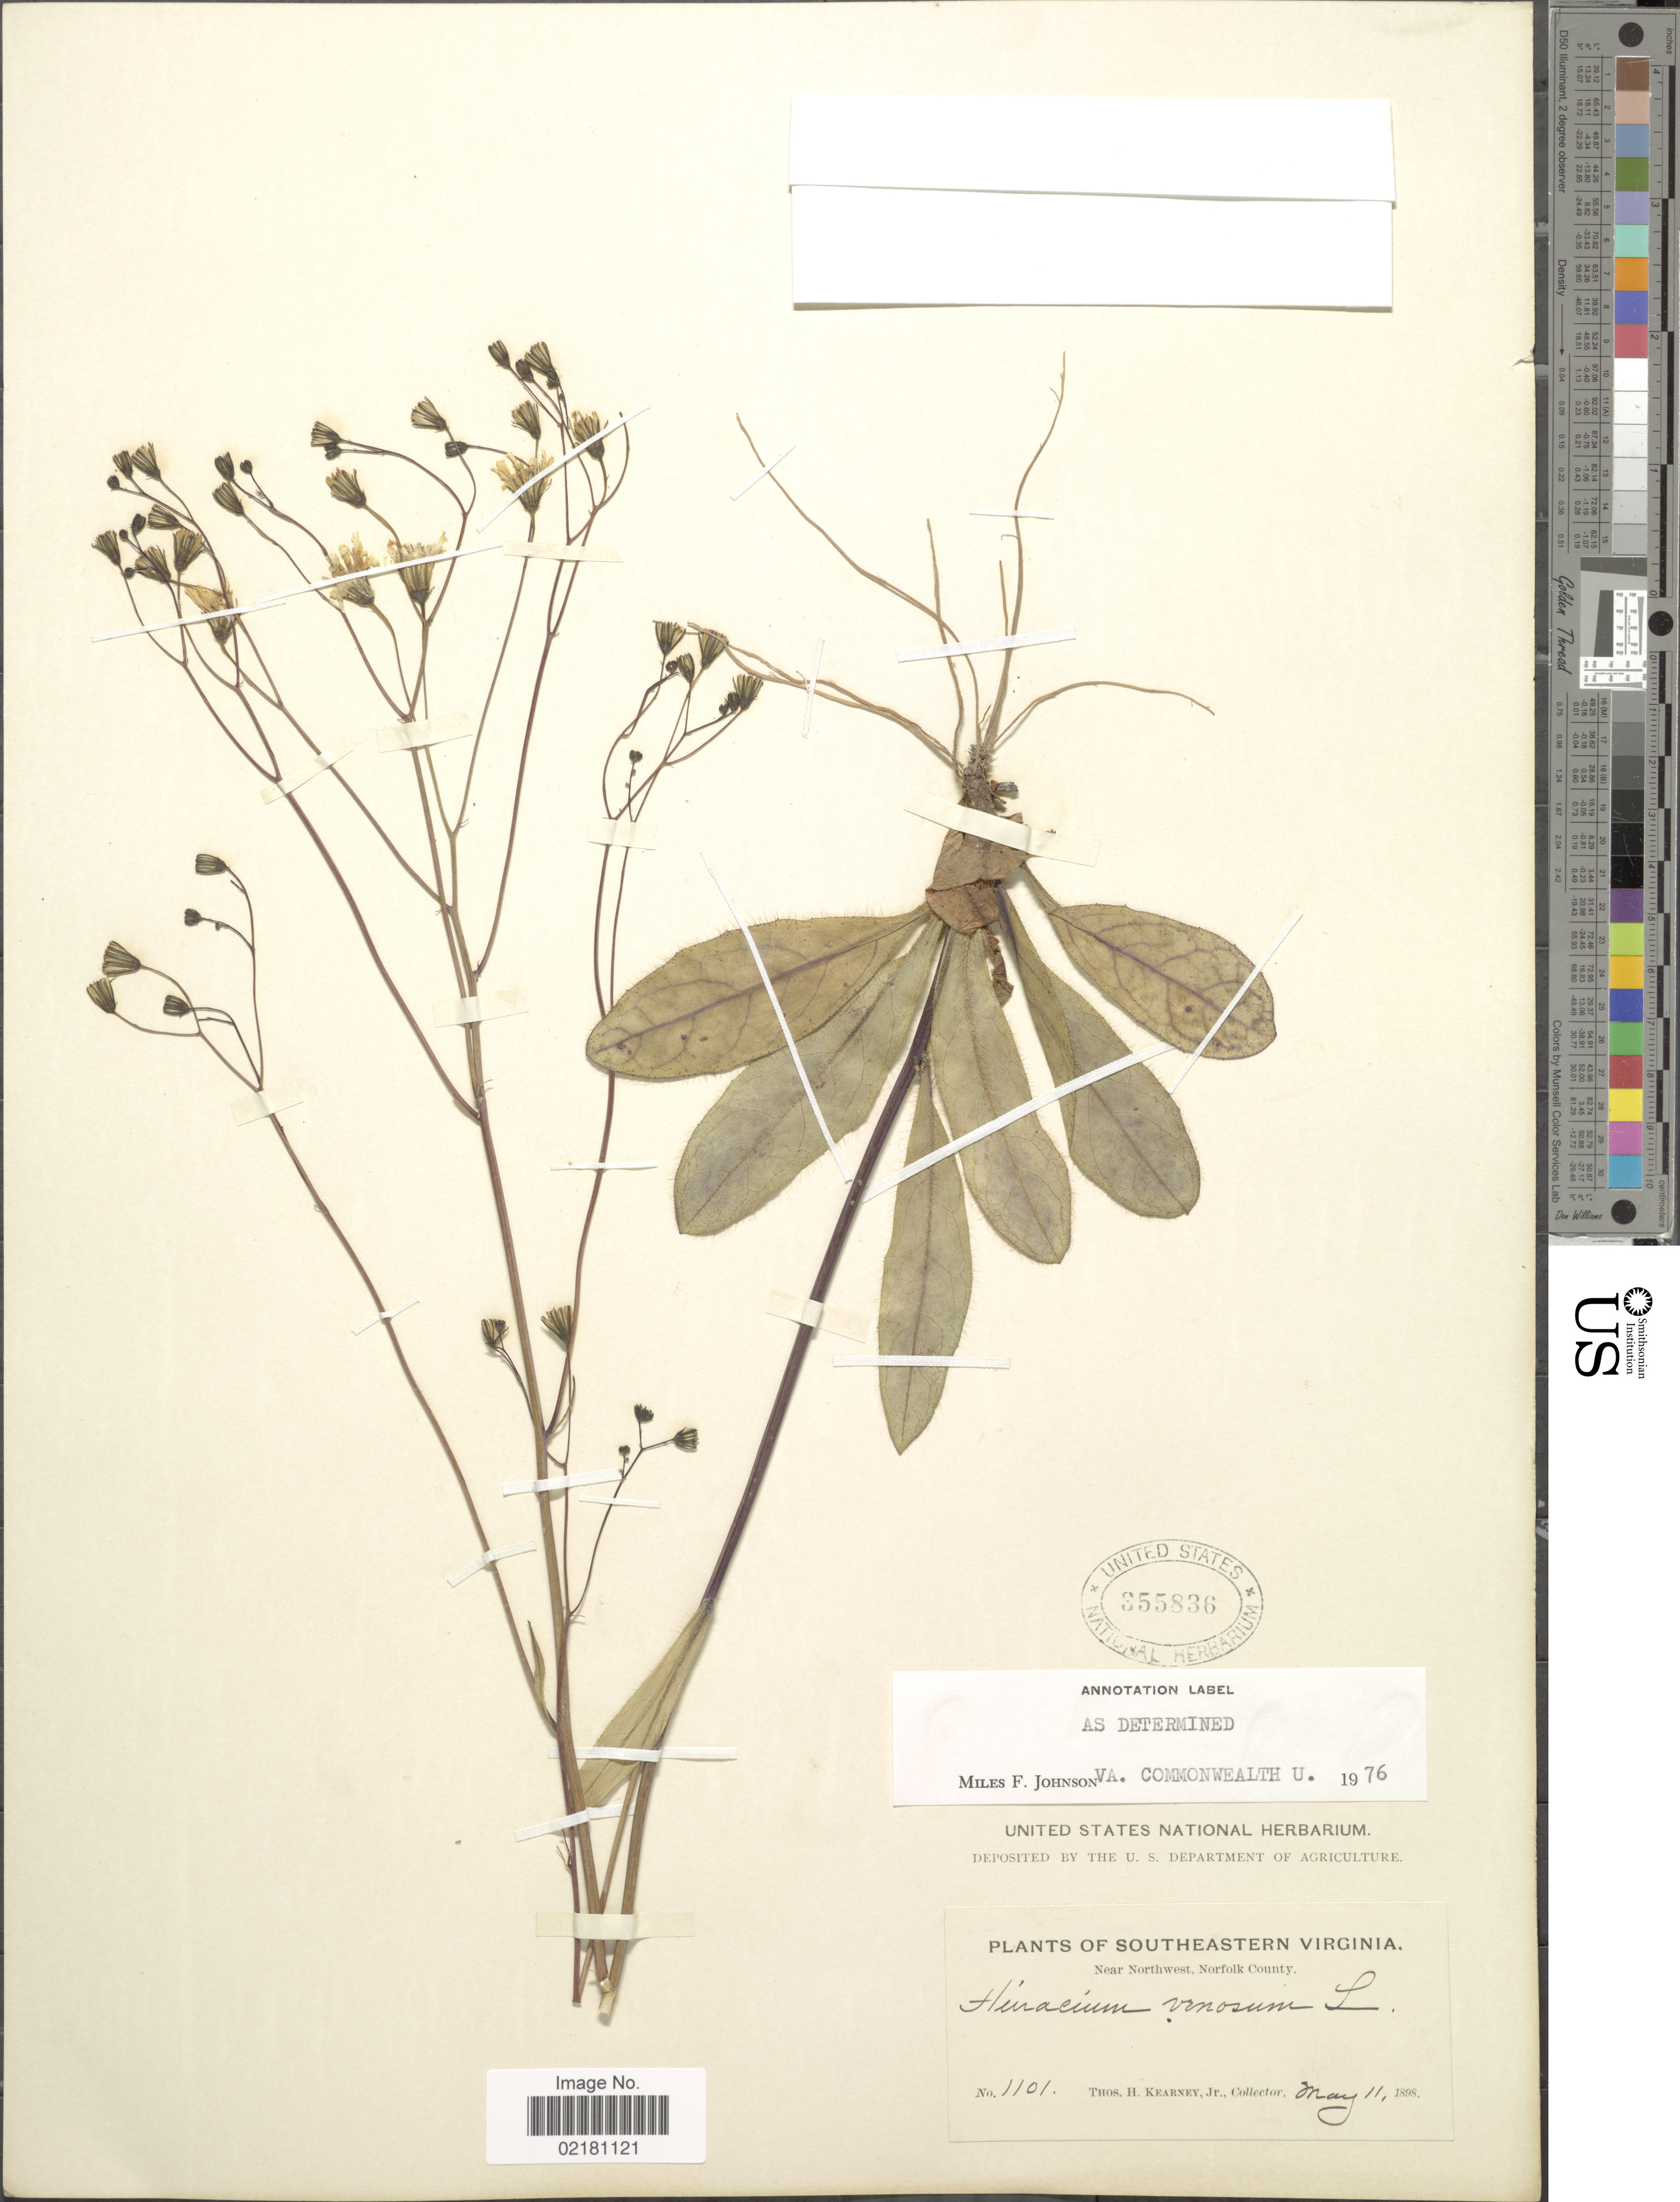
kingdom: Plantae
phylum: Tracheophyta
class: Magnoliopsida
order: Asterales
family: Asteraceae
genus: Hieracium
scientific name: Hieracium venosum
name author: L.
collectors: T. H. Kearney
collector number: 1101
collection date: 1898-05-11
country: United States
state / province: Virginia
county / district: City of Chesapeake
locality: Southeastern Virginia. Near Northwest, Norfolk County.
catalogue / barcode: US 355836